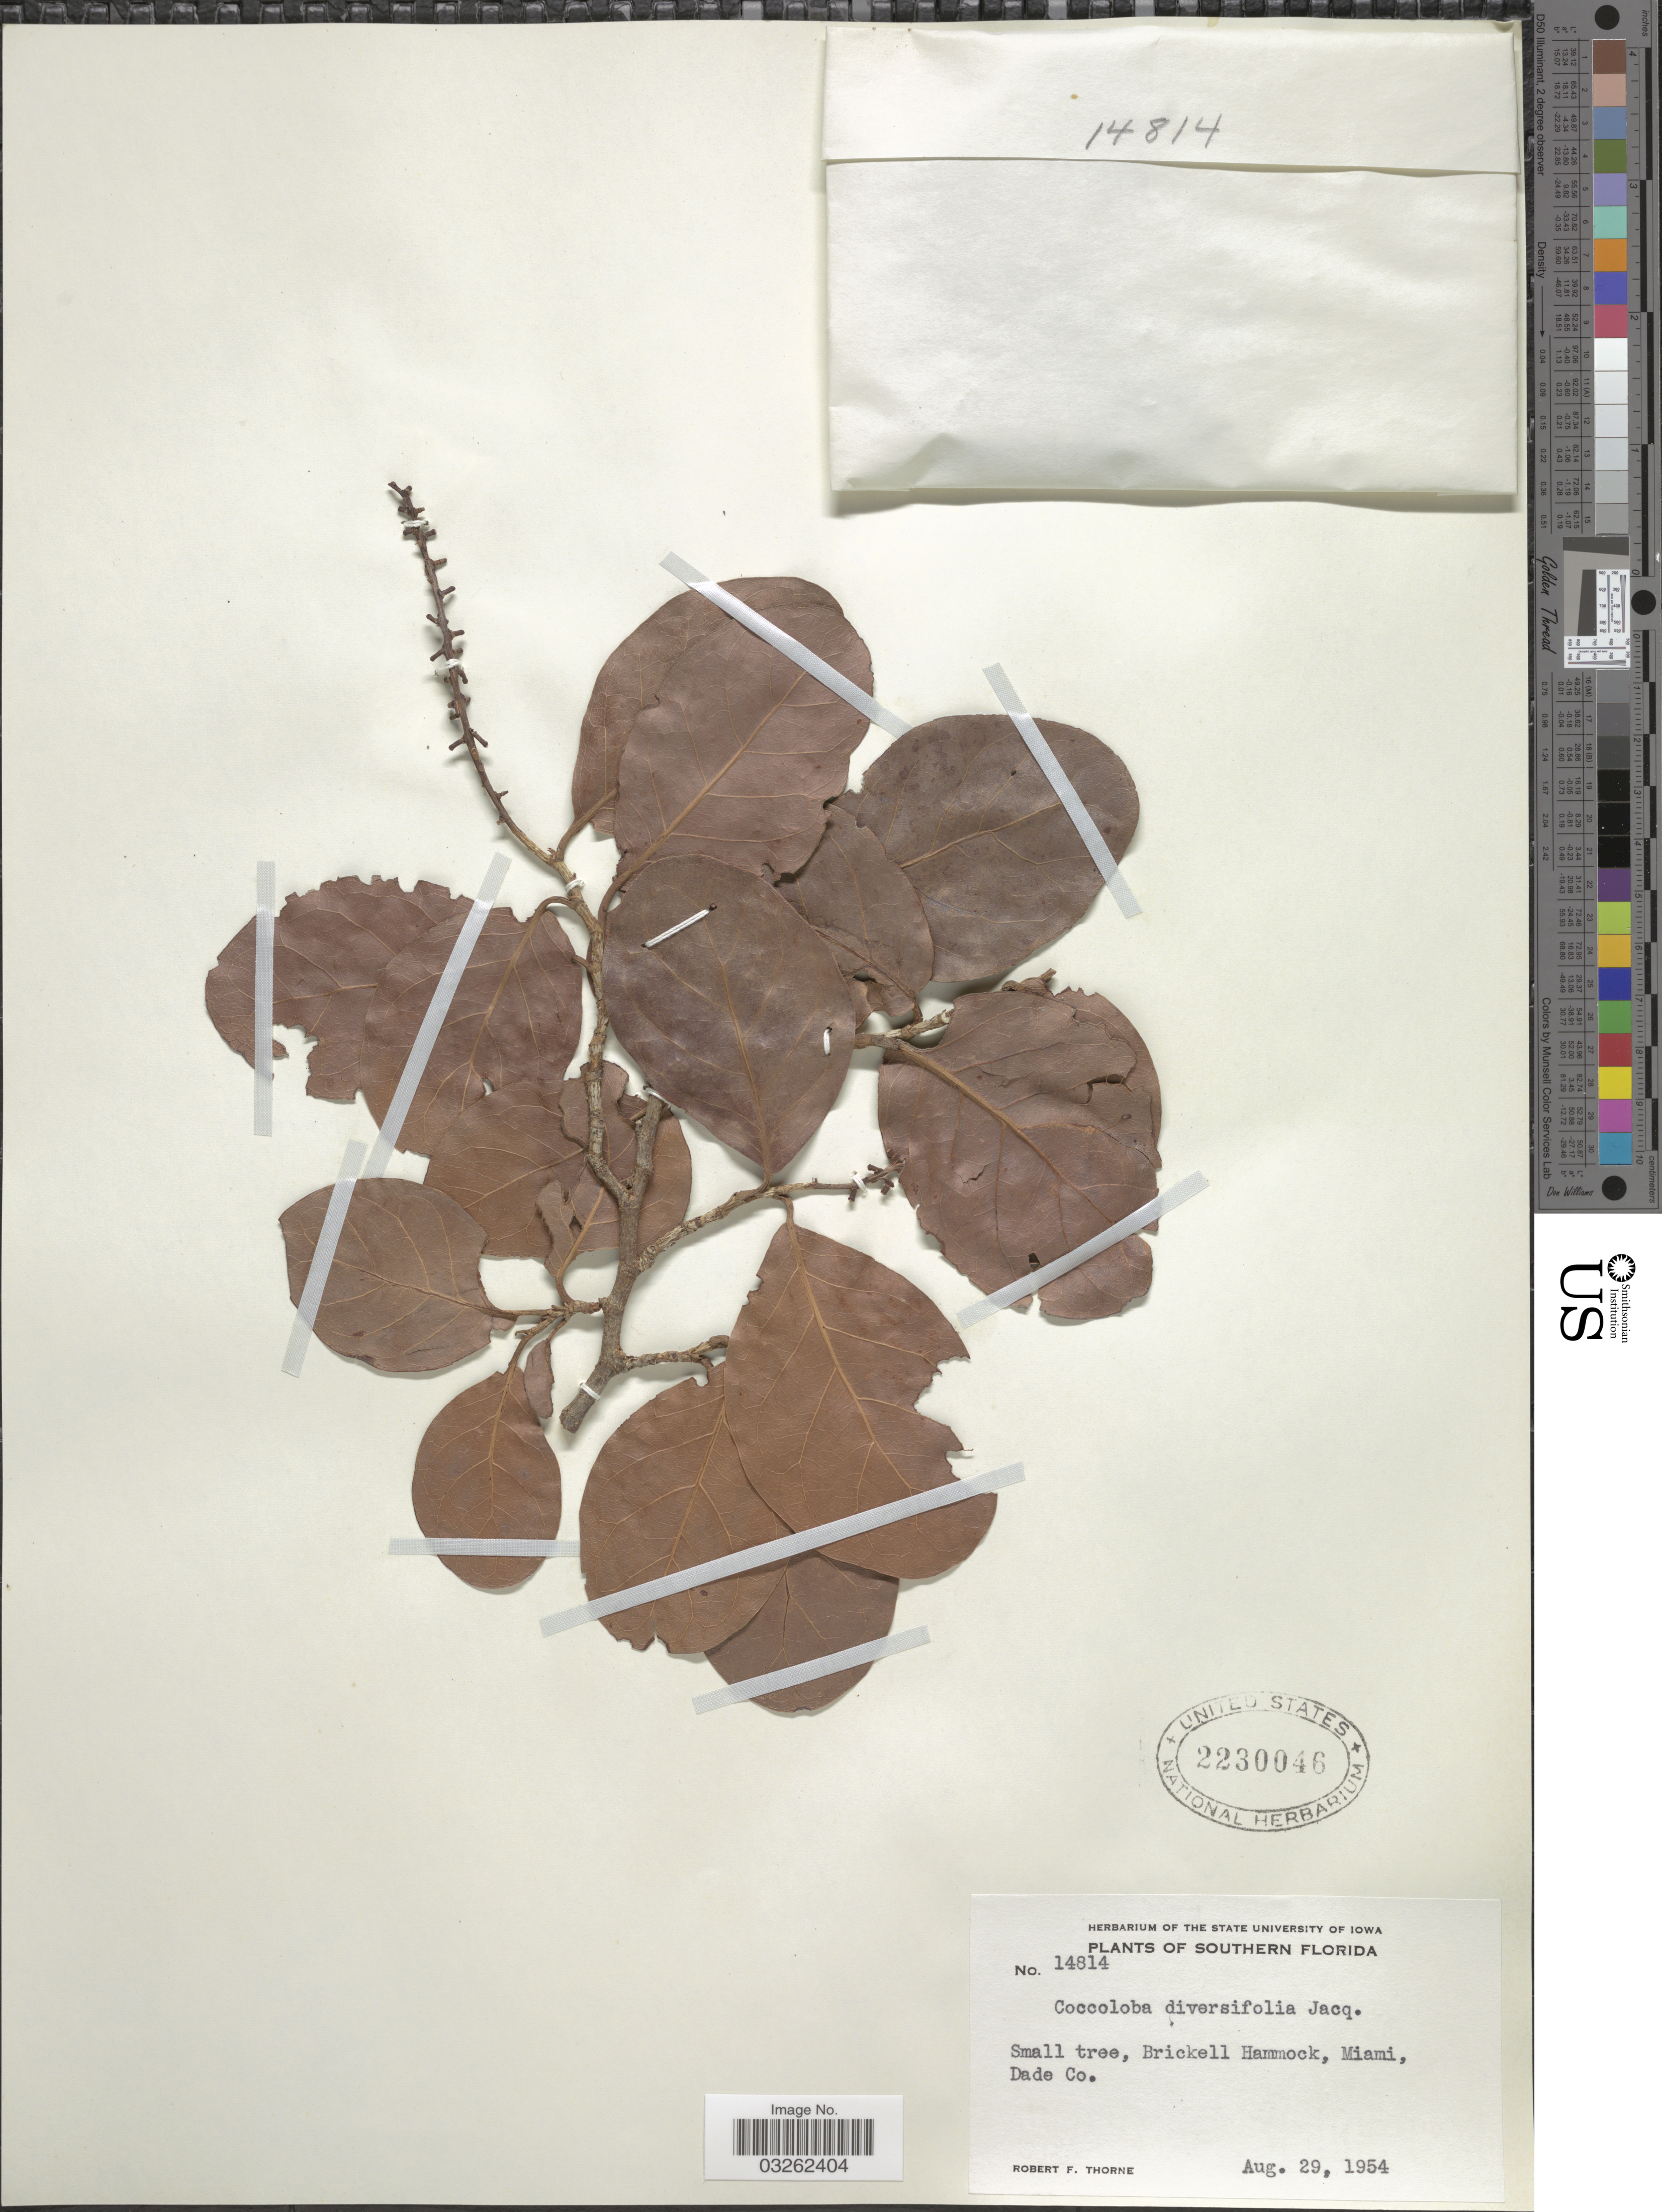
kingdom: Plantae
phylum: Tracheophyta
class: Magnoliopsida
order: Caryophyllales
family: Polygonaceae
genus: Coccoloba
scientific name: Coccoloba diversifolia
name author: Jacq.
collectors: R. F. Thorne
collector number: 14814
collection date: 1954-08-29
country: United States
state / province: Florida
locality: Southern Florida, Brickell Hammock, Miami, Dade Co.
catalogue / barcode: US 2230046